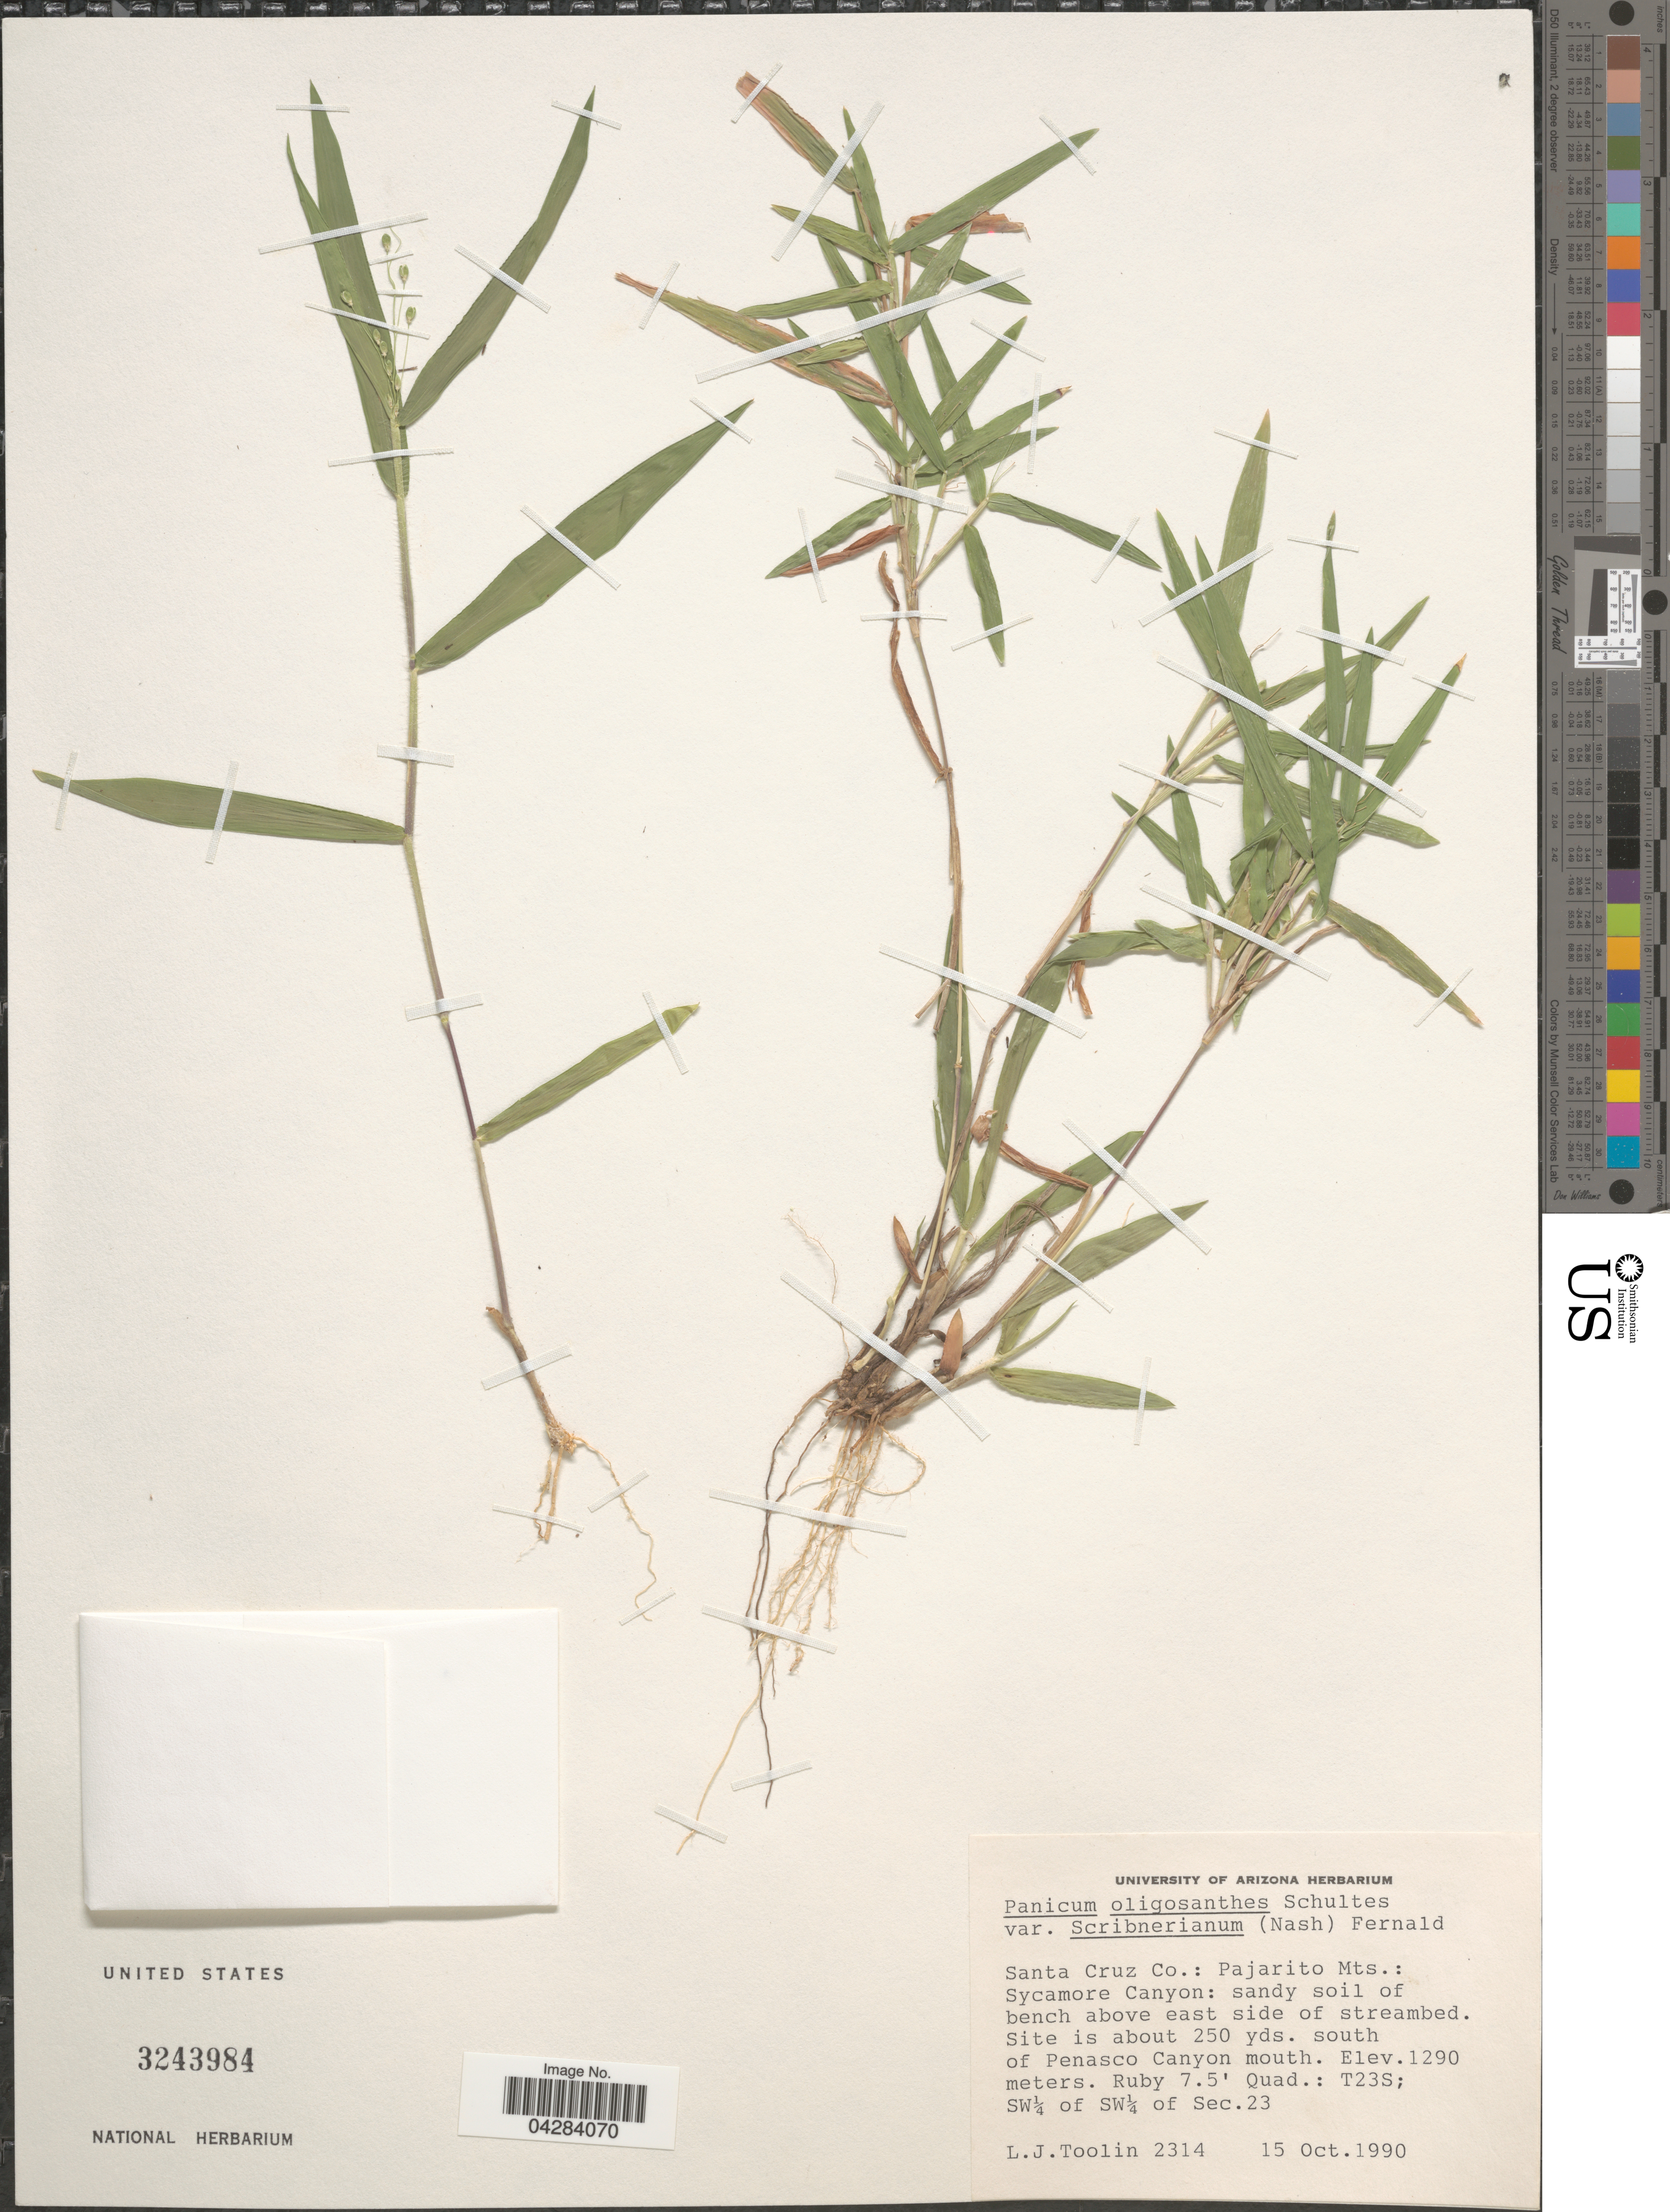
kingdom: Plantae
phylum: Tracheophyta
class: Liliopsida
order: Poales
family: Poaceae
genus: Dichanthelium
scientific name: Dichanthelium oligosanthes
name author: (Schult.) Gould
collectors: L. J. Toolin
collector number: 2314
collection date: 1990-10-15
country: United States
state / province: Arizona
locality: Santa Cruz Co.: Pajarito Mts.: Sycamore Canyon: sandy soil of bench above east side of streambed. Site is about 250 yds. south of Penasco Canyon mouth. Ruby 7.5' Quad.: T23S; SW¼ of SW¼ of Sec.23.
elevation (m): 1290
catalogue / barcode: US 3243984